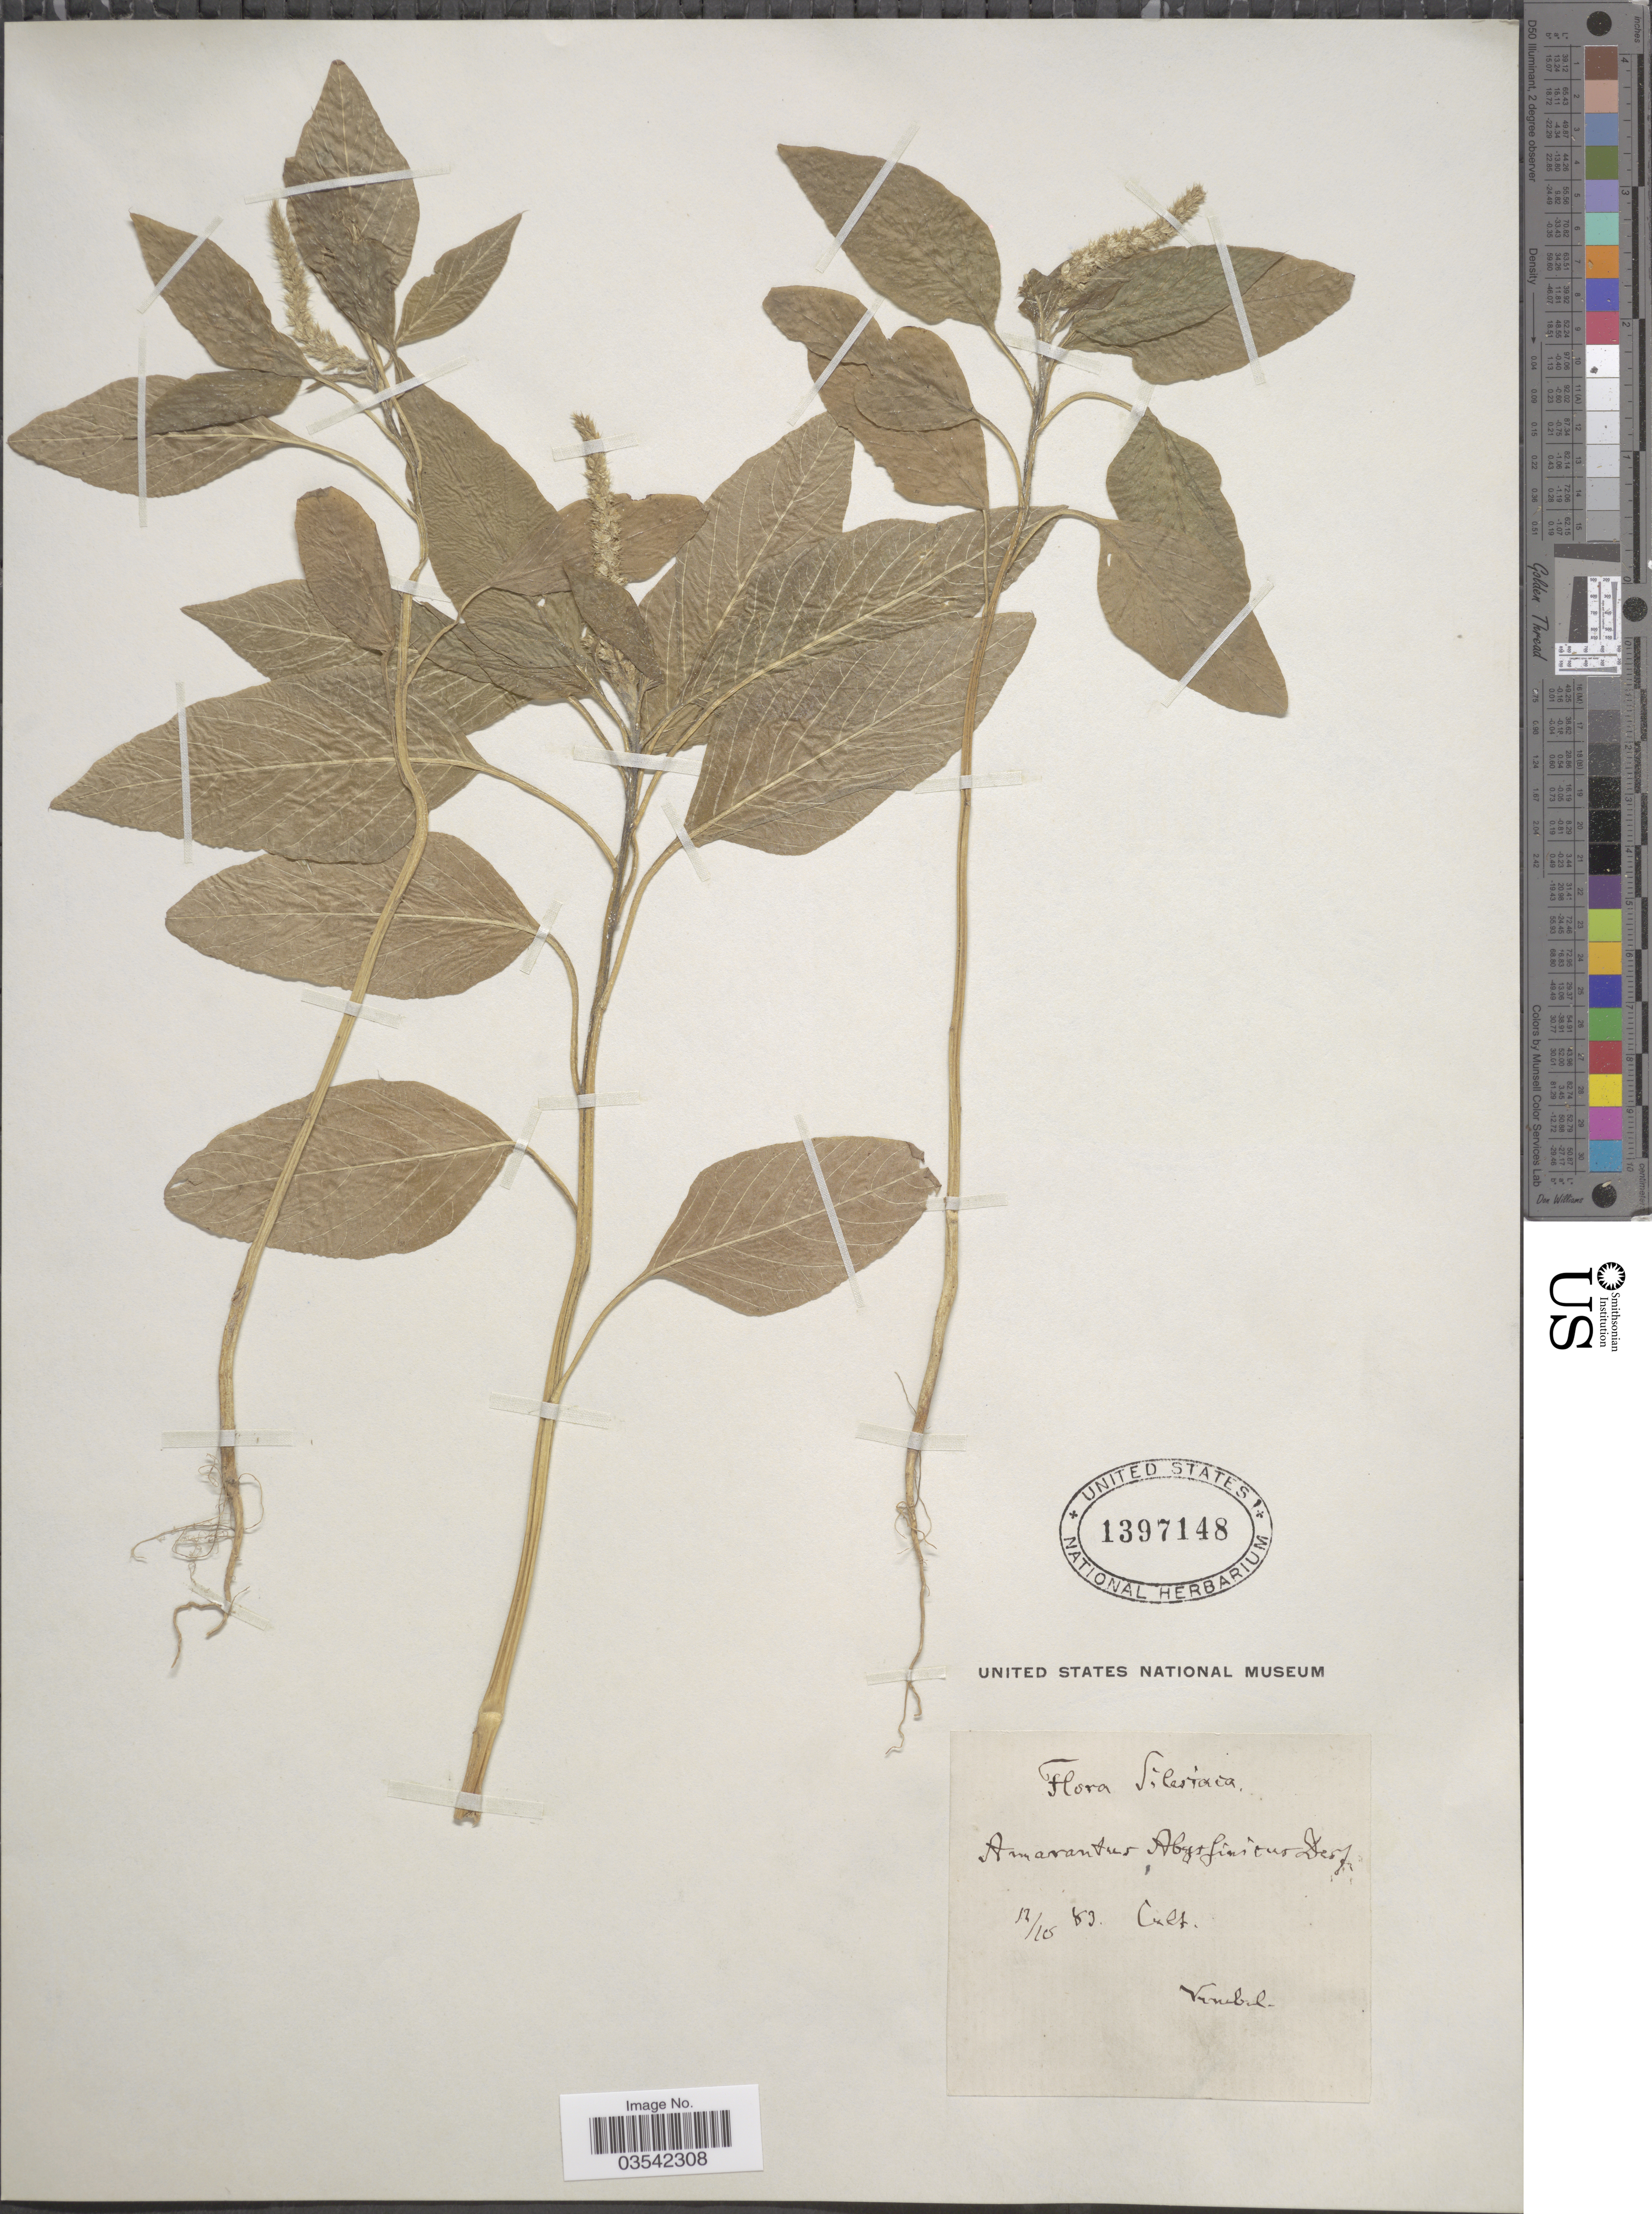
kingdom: Plantae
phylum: Tracheophyta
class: Magnoliopsida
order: Caryophyllales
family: Amaranthaceae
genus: Amaranthus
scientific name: Amaranthus abyssinicus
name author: L.H. Bailey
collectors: Vinebel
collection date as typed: Transcribed d/m/y: 12/10/83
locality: Silesiaca.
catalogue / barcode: US 1397148